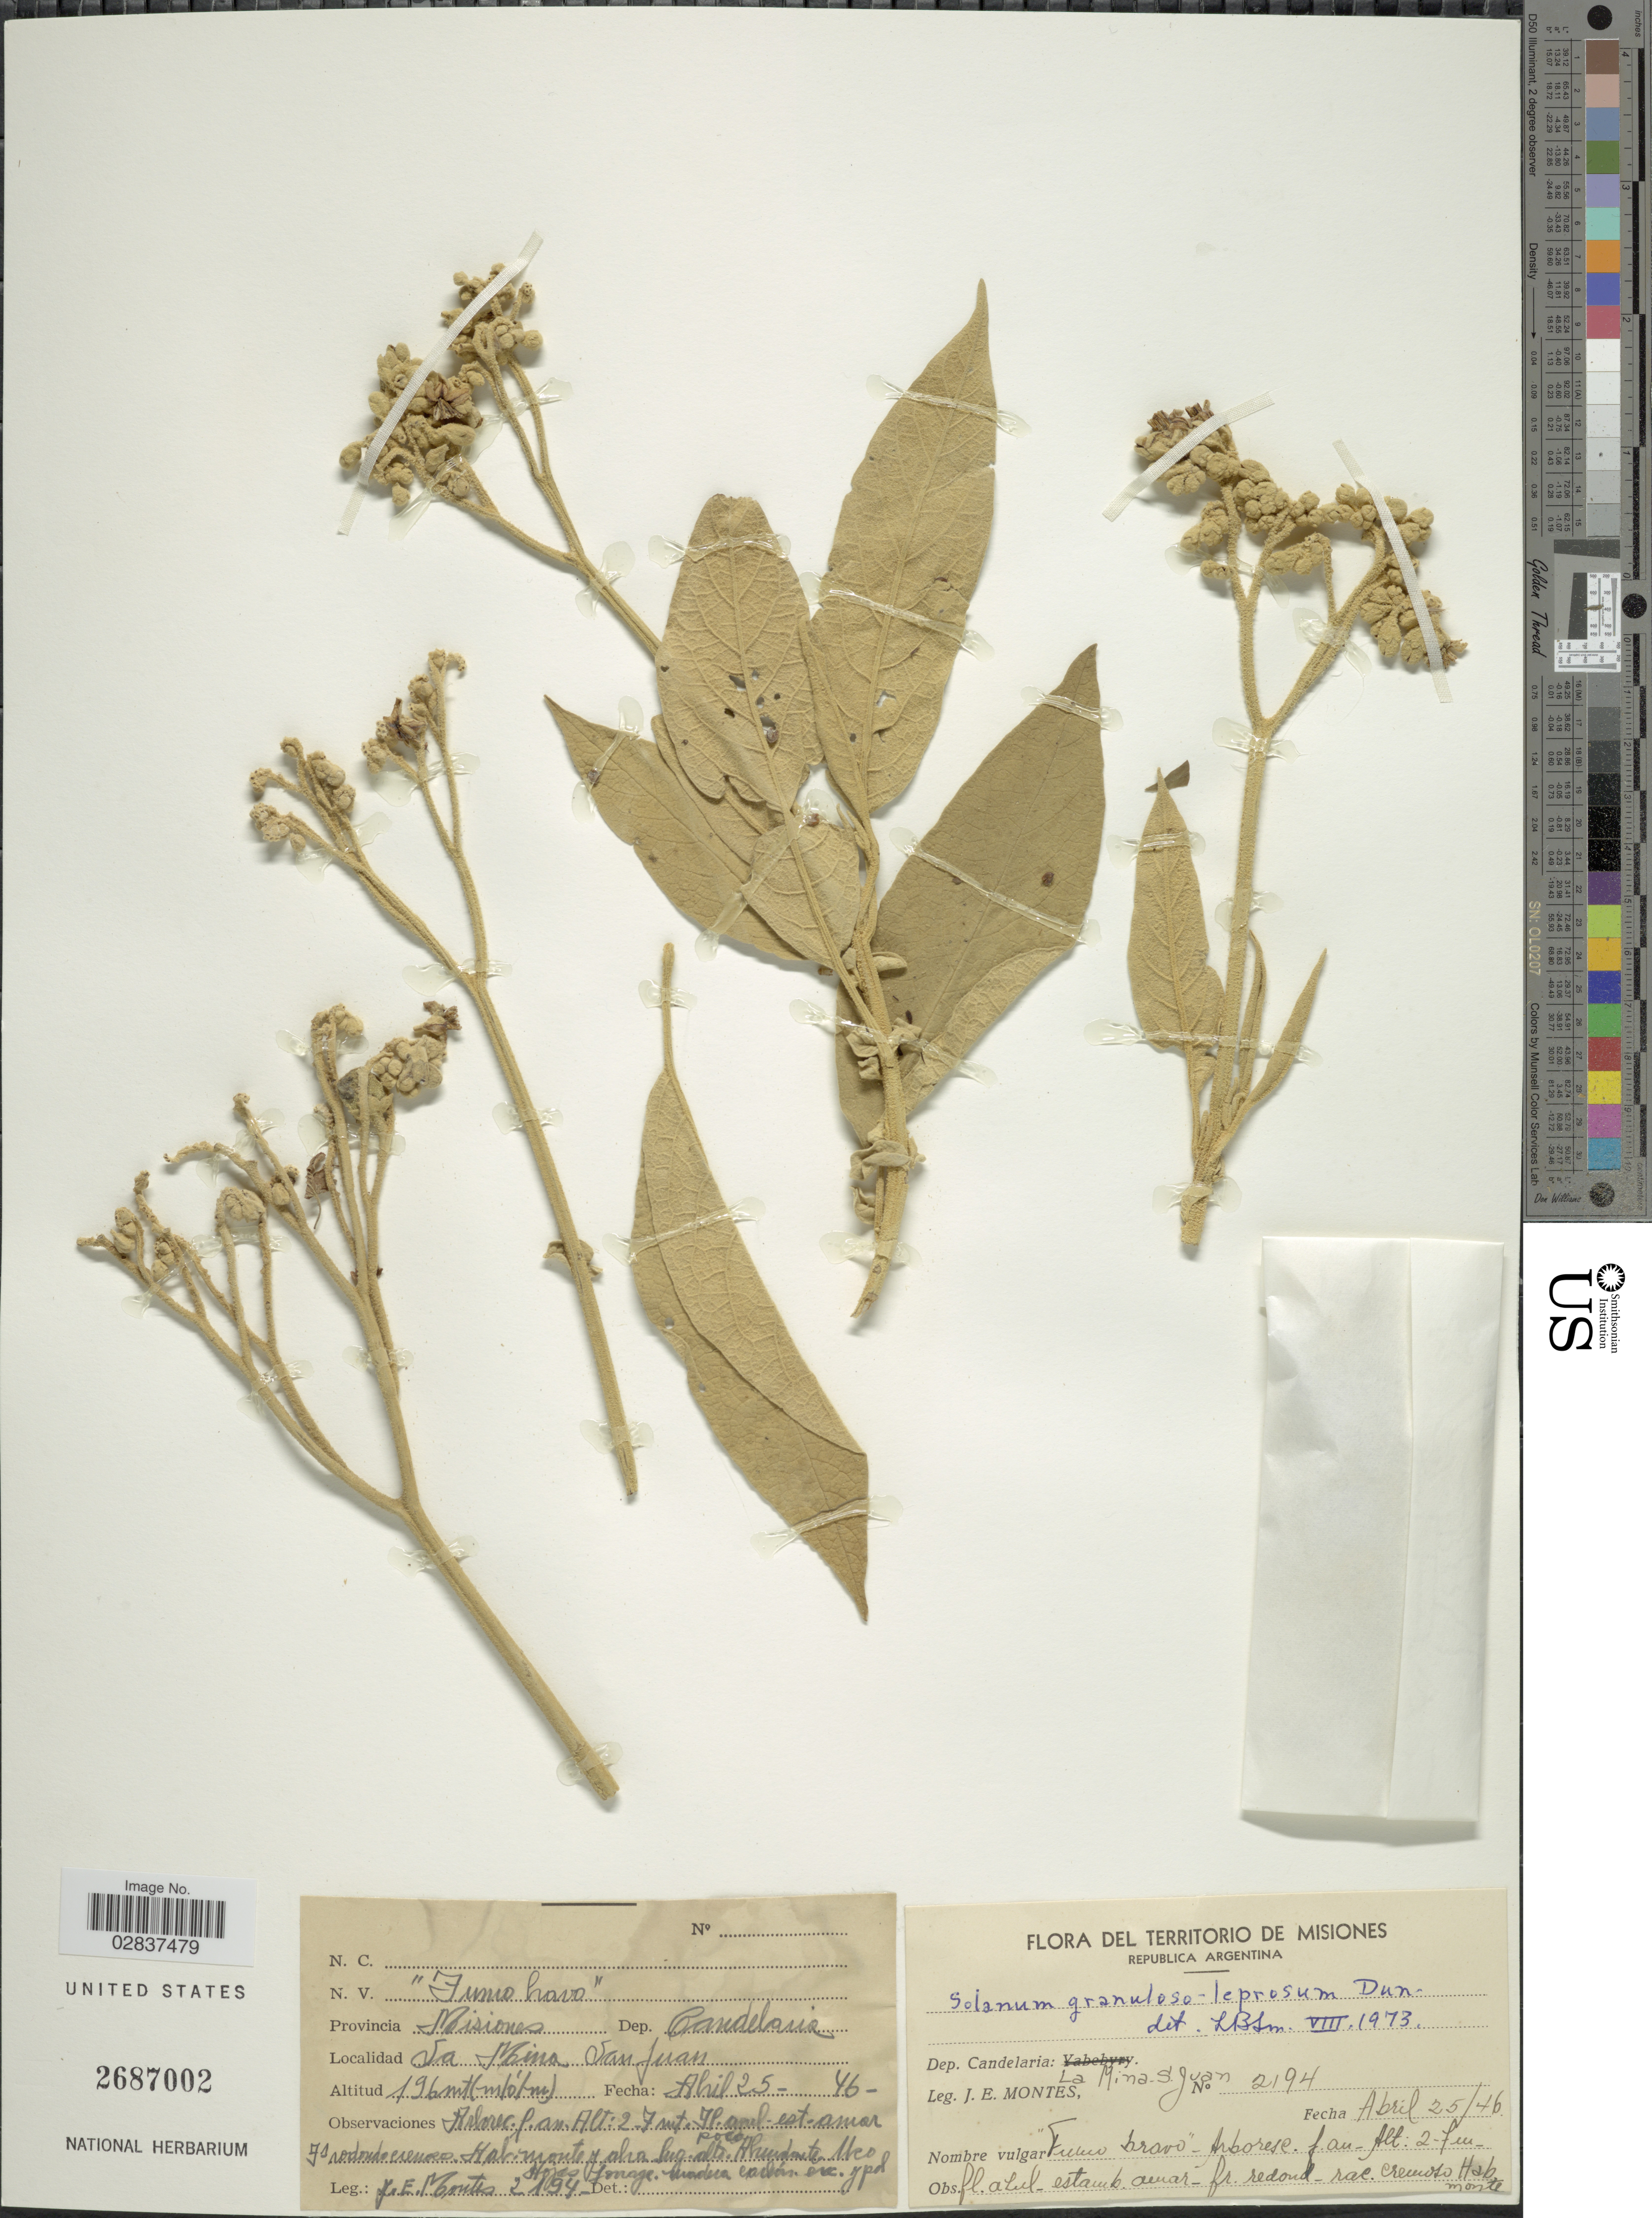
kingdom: Plantae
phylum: Tracheophyta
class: Magnoliopsida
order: Solanales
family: Solanaceae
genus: Solanum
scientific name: Solanum granuloso-leprosum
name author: Dunal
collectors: J. E. Montes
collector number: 2194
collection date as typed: Transcribed d/m/y: 25/4/46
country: Argentina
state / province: Misiones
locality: Dep. Candelaria: La Mina San Juan.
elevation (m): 196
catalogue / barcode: US 2687002